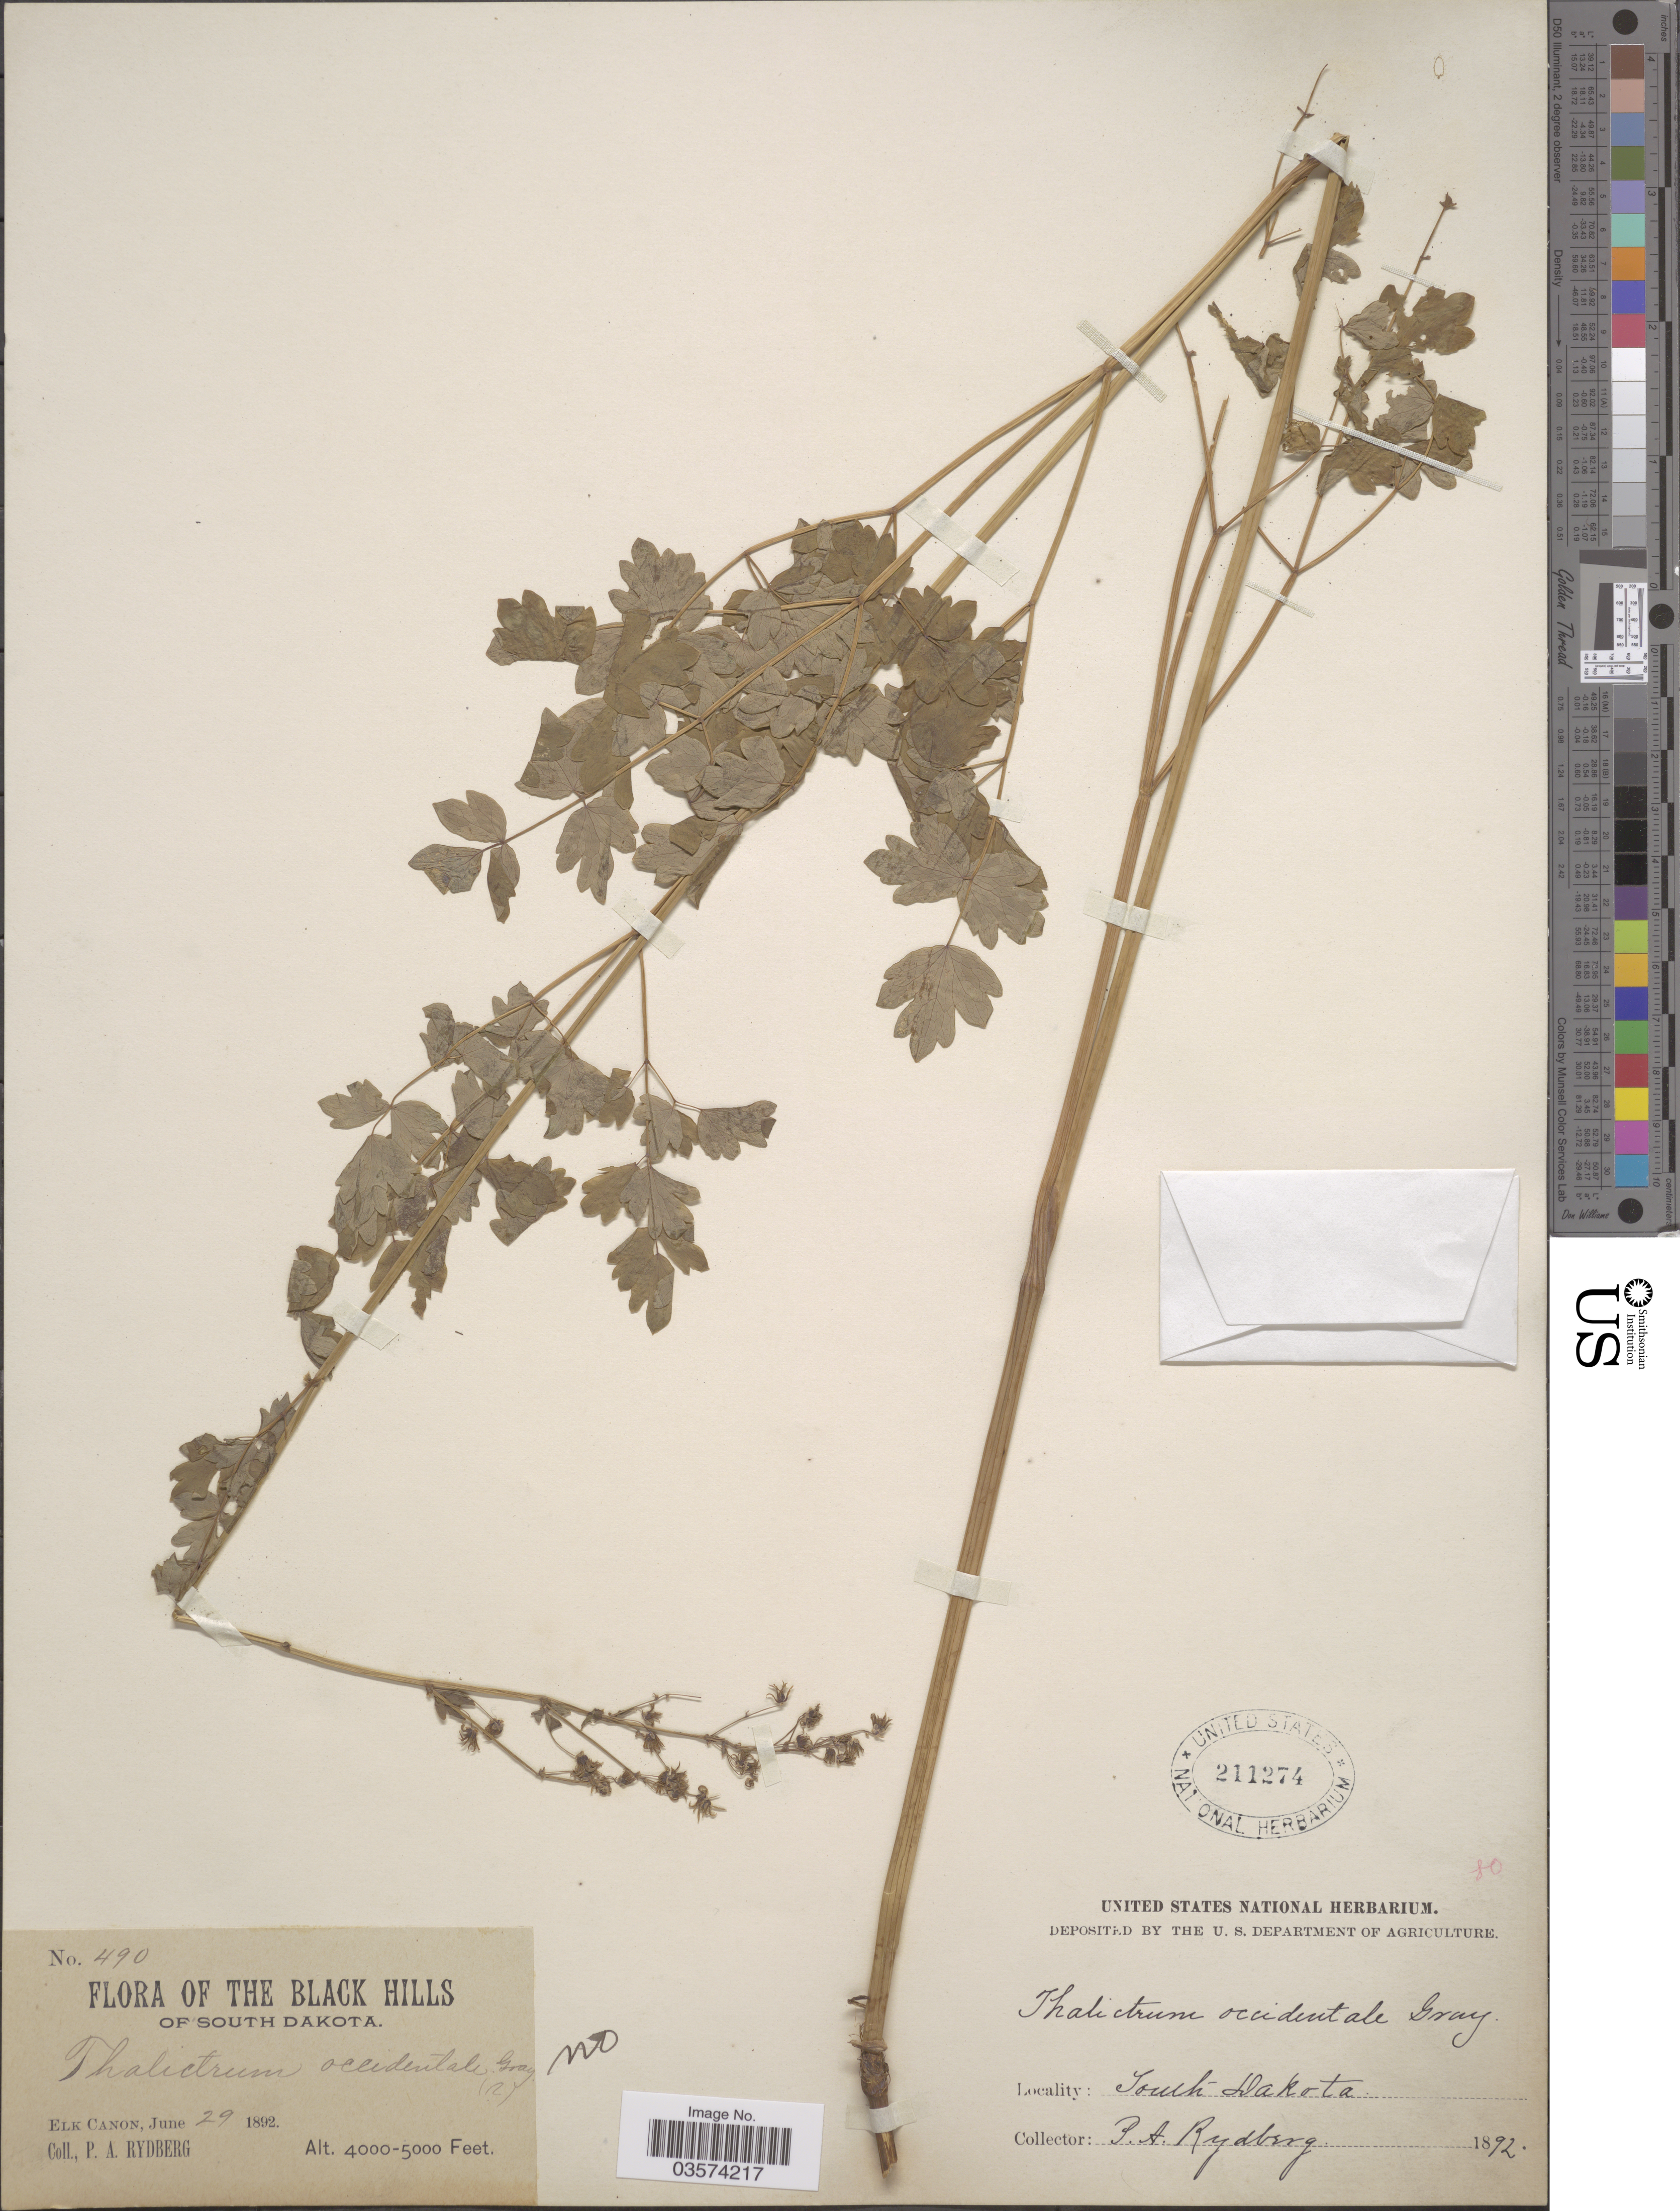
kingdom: Plantae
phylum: Tracheophyta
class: Magnoliopsida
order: Ranunculales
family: Ranunculaceae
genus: Thalictrum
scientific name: Thalictrum nigromontanum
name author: B. Boivin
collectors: P. A. Rydberg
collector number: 490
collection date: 1892-06-29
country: United States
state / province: South Dakota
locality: The Black Hills of South Dakota. Elk Canon.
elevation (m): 1219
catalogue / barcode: US 211274